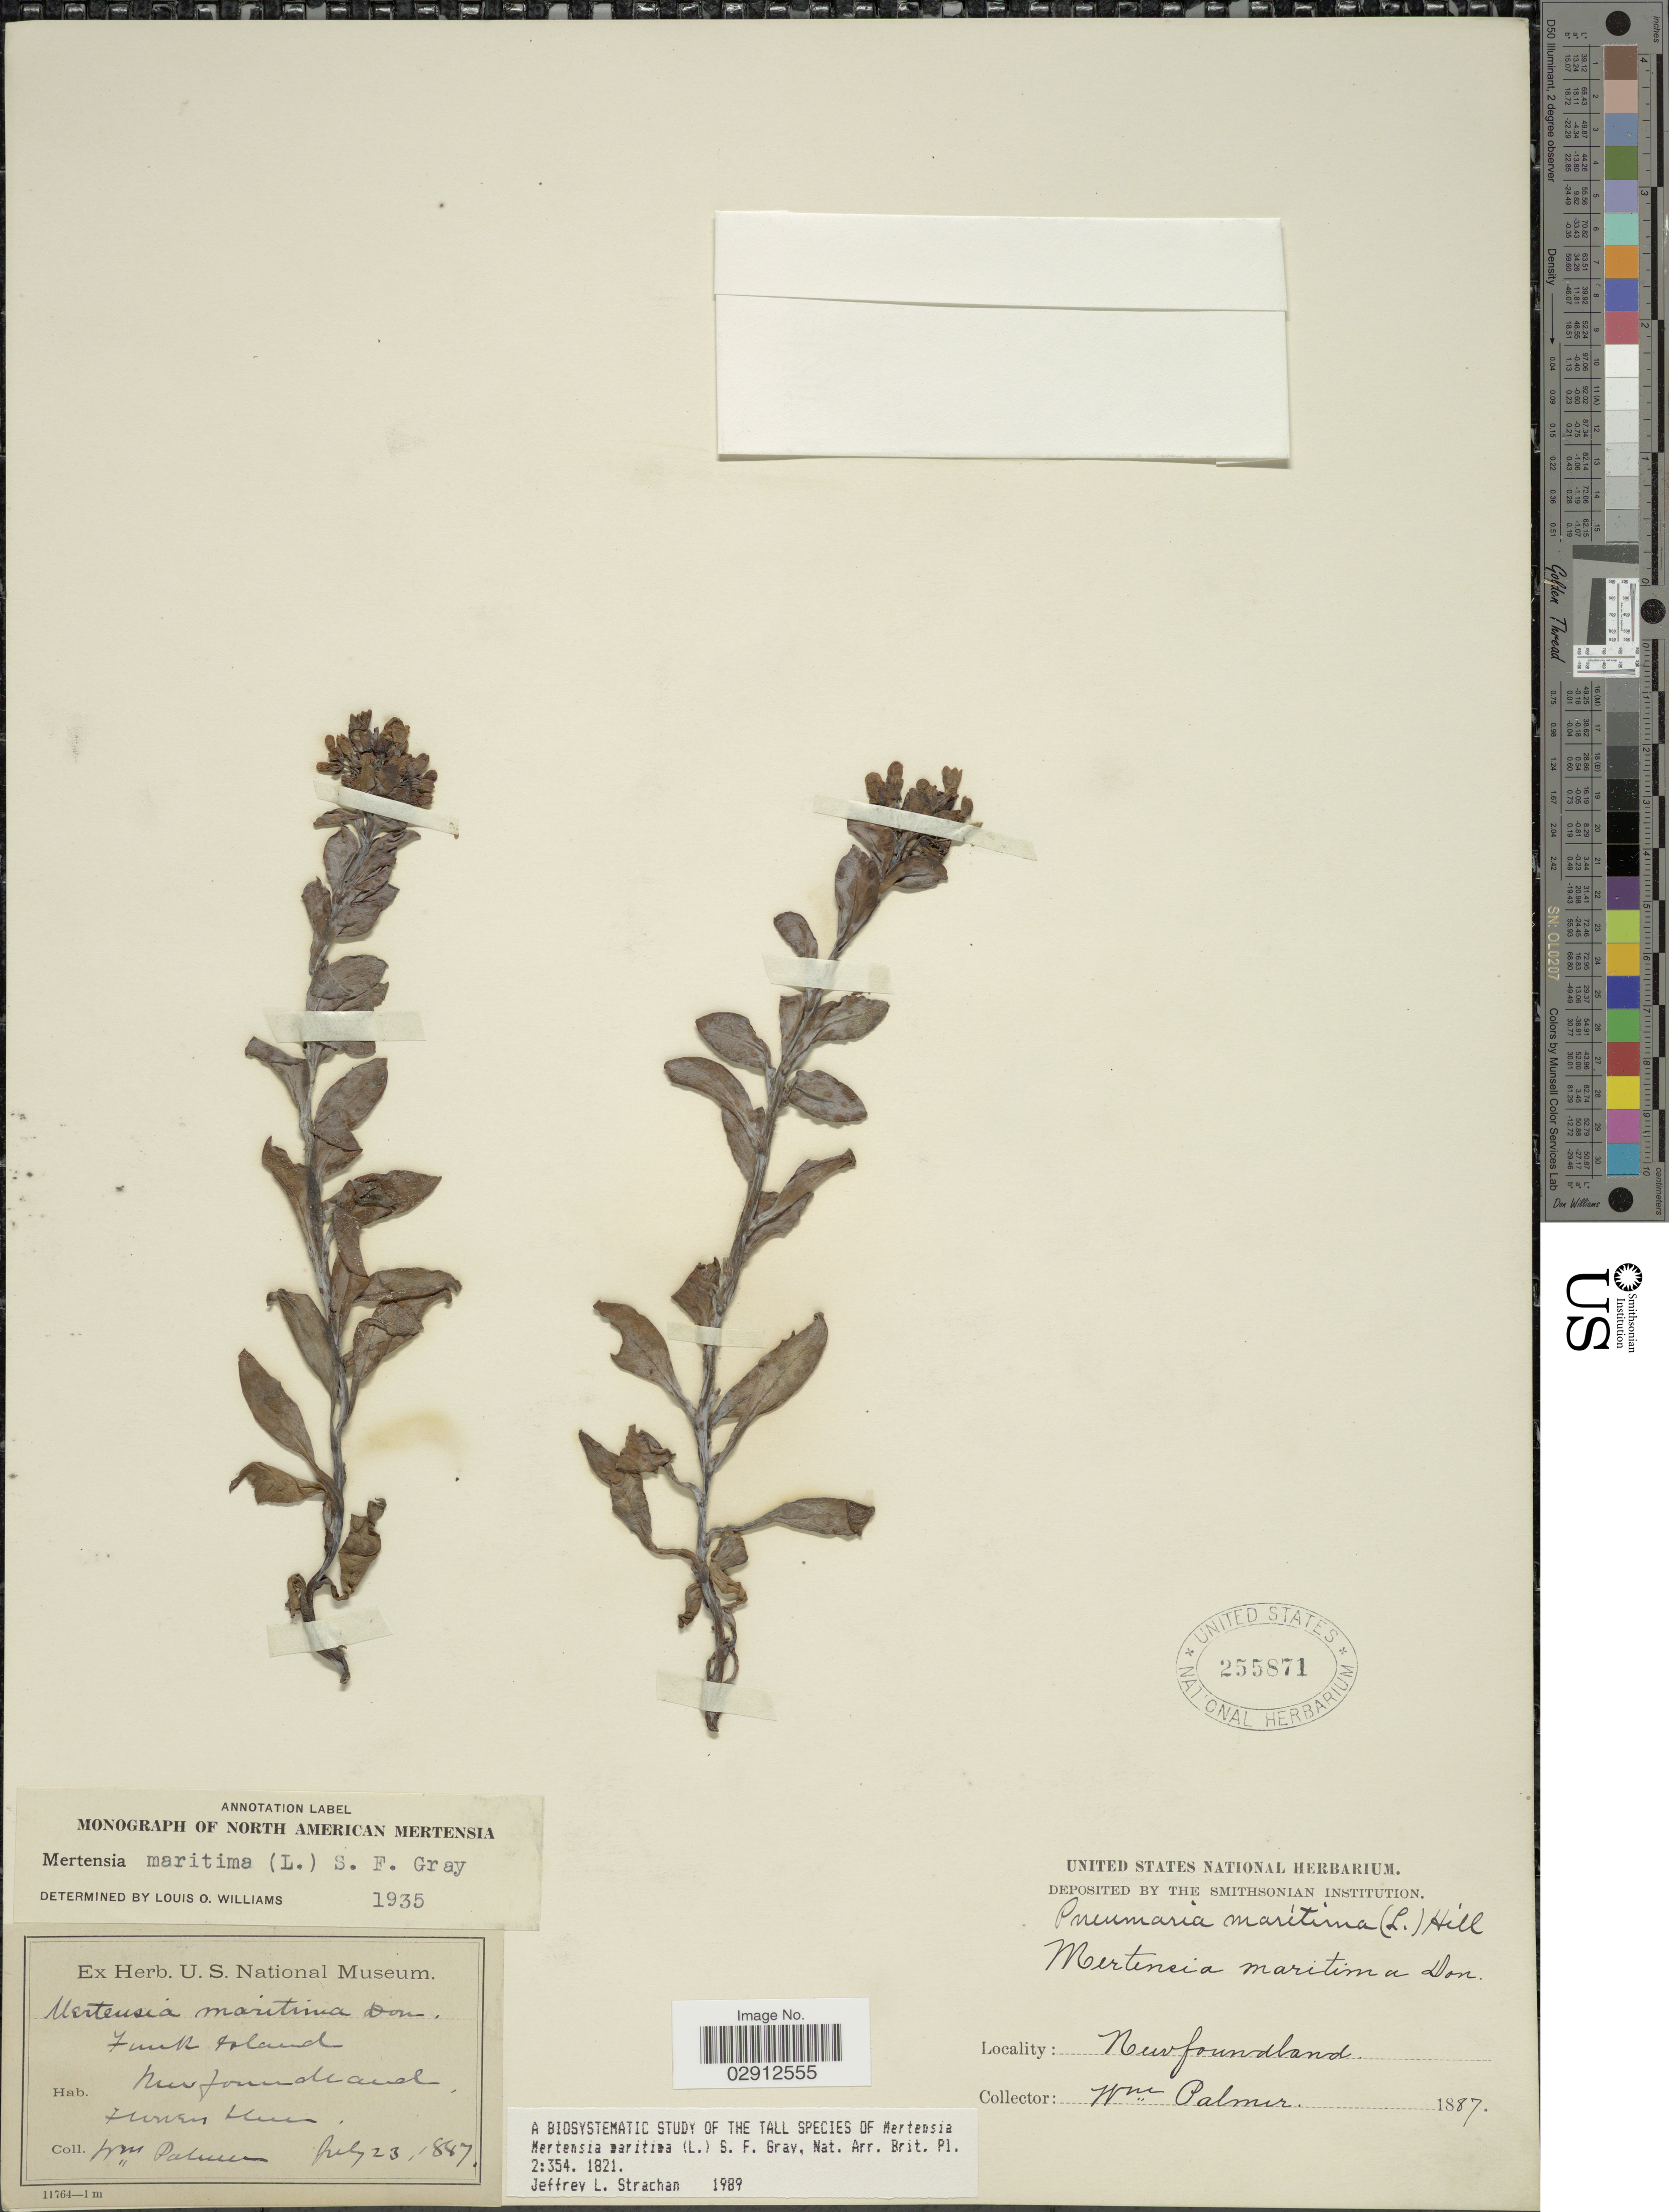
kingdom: Plantae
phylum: Tracheophyta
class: Magnoliopsida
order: Boraginales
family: Boraginaceae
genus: Mertensia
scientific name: Mertensia maritima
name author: (L.) S.F. Gray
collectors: W. Palmer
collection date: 1887-07-23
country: Canada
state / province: Newfoundland and Labrador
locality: Funk Island, Newfoundland.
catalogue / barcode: US 255871